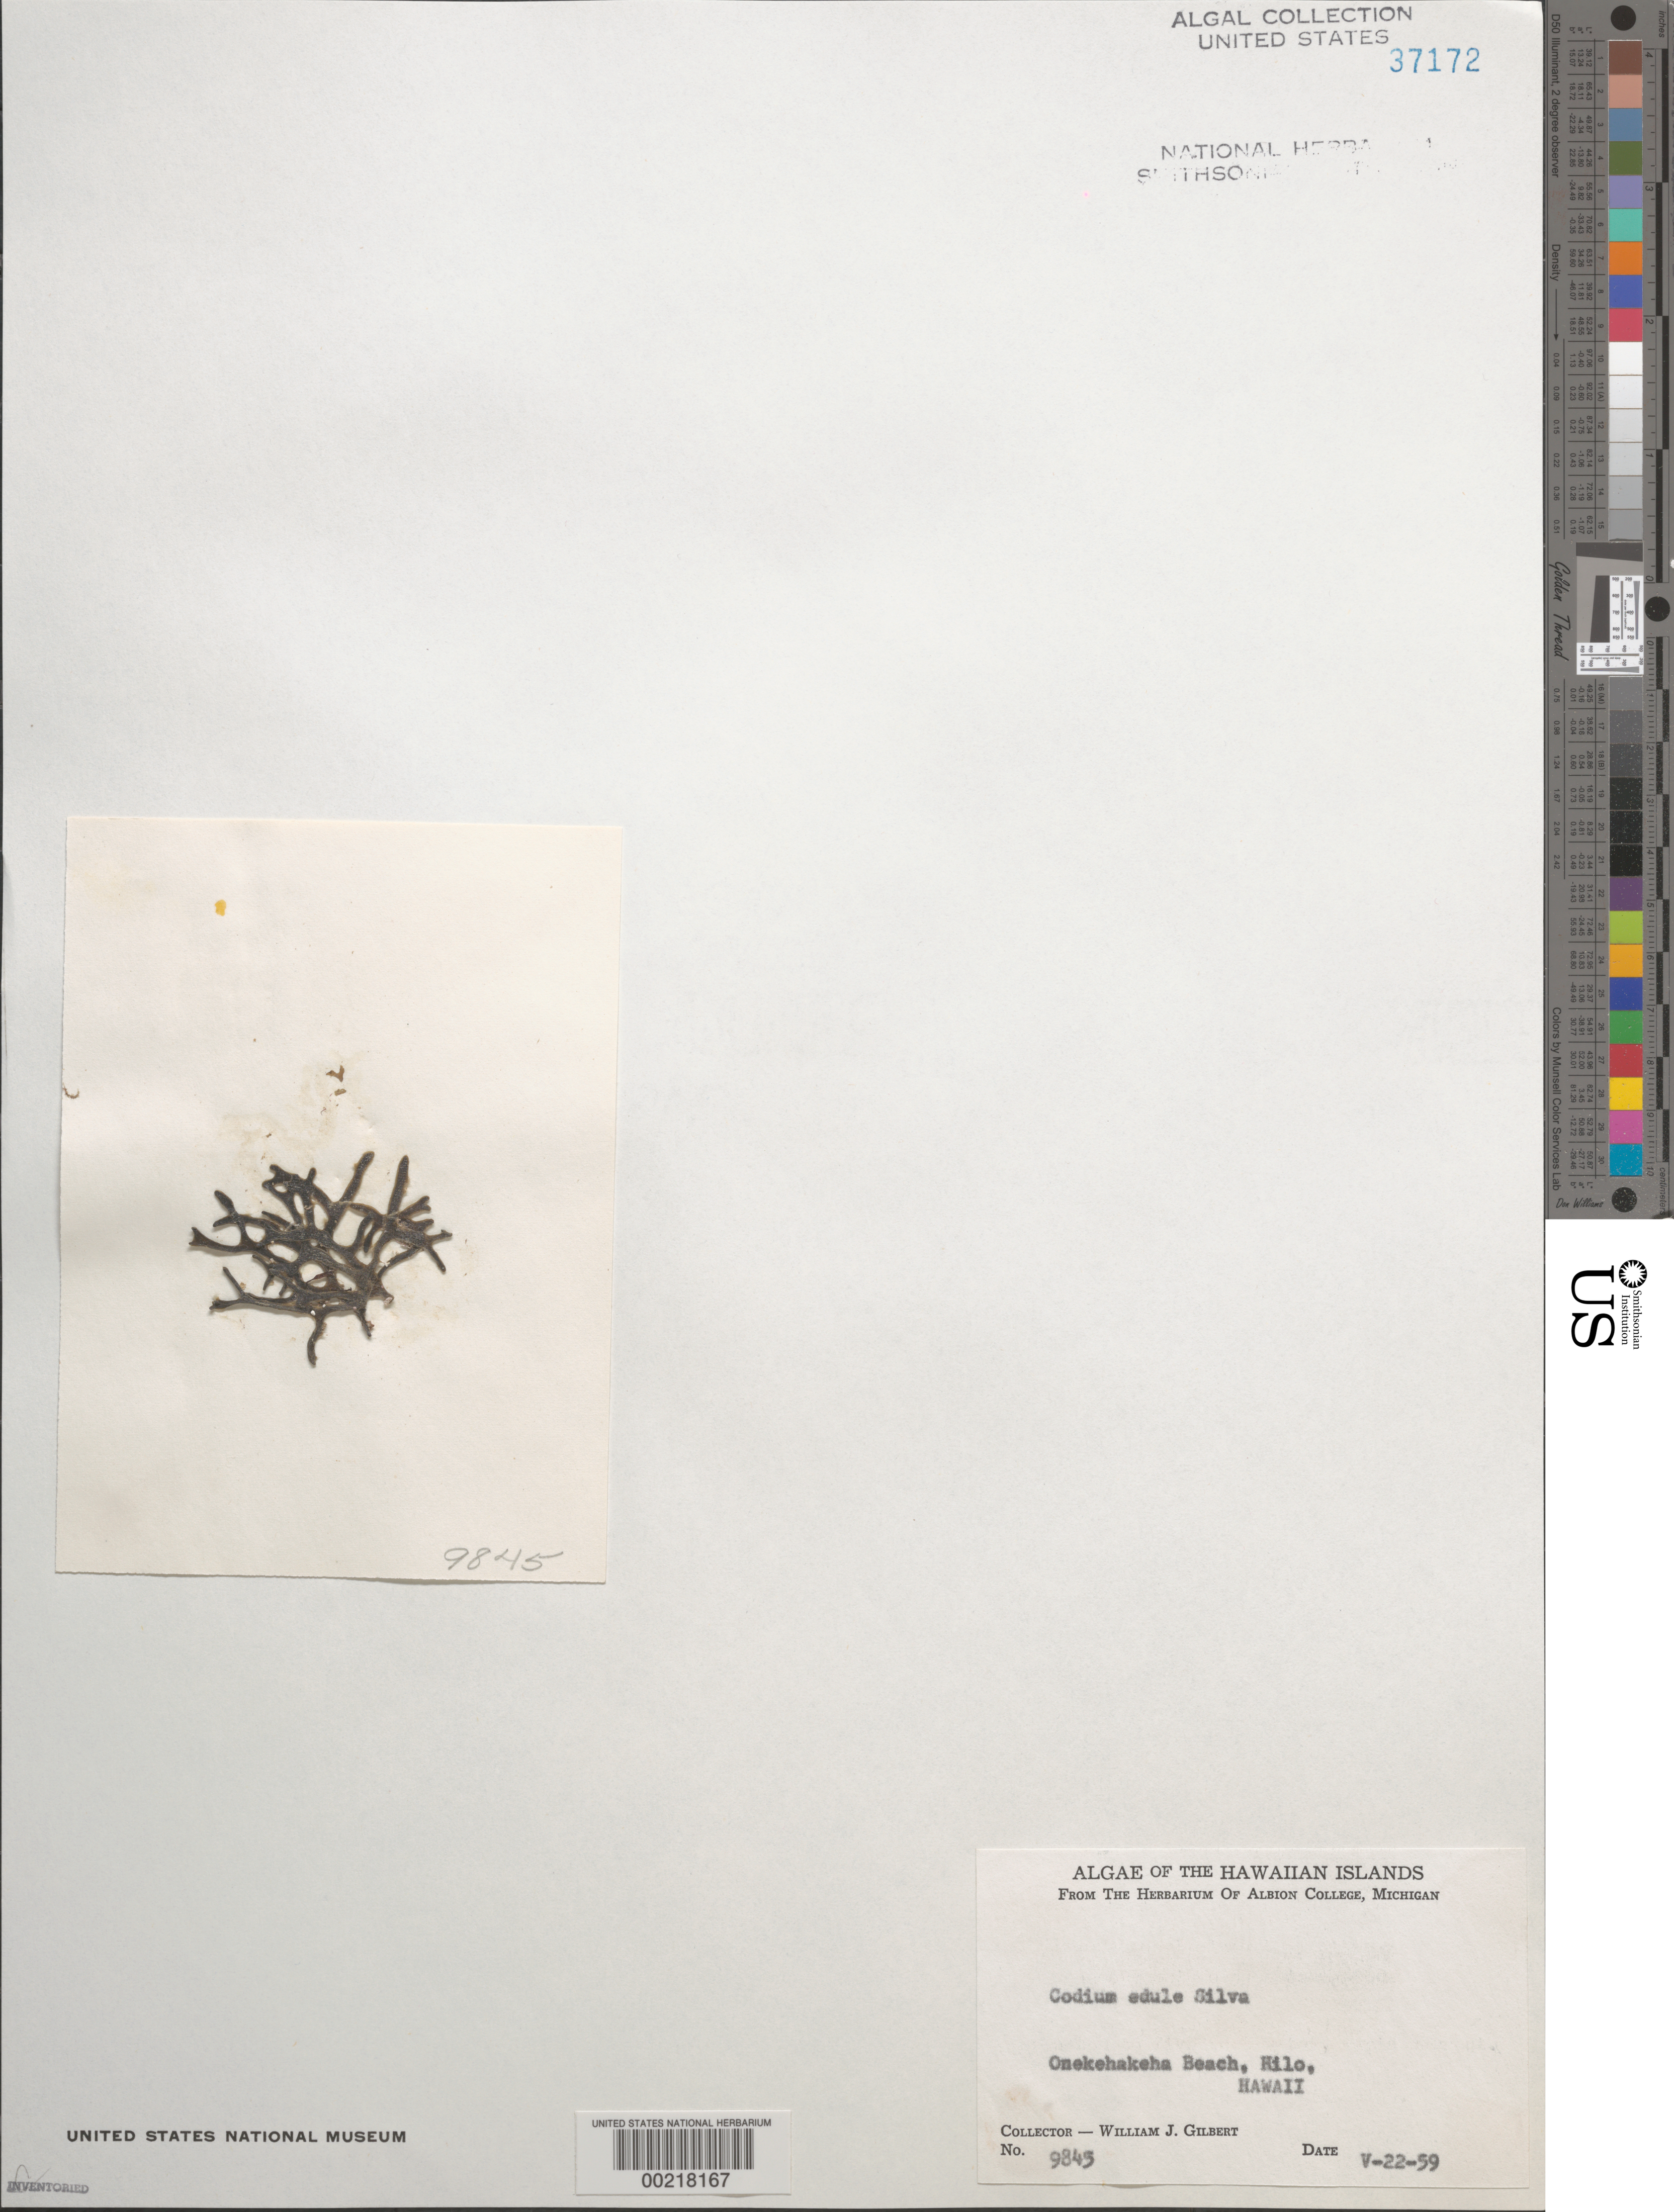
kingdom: Plantae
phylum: Chlorophyta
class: Ulvophyceae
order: Bryopsidales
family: Codiaceae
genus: Codium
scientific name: Codium edule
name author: P.C. Silva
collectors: W. J. Gilbert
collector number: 9845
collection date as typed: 22 May 1959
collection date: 1959-05-22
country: United States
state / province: Hawaii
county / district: Hawaii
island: Hawaii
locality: Hilo, Onekahakaha Beach (Onekeha Beach), Onekahakaha Beach Park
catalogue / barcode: US 37172